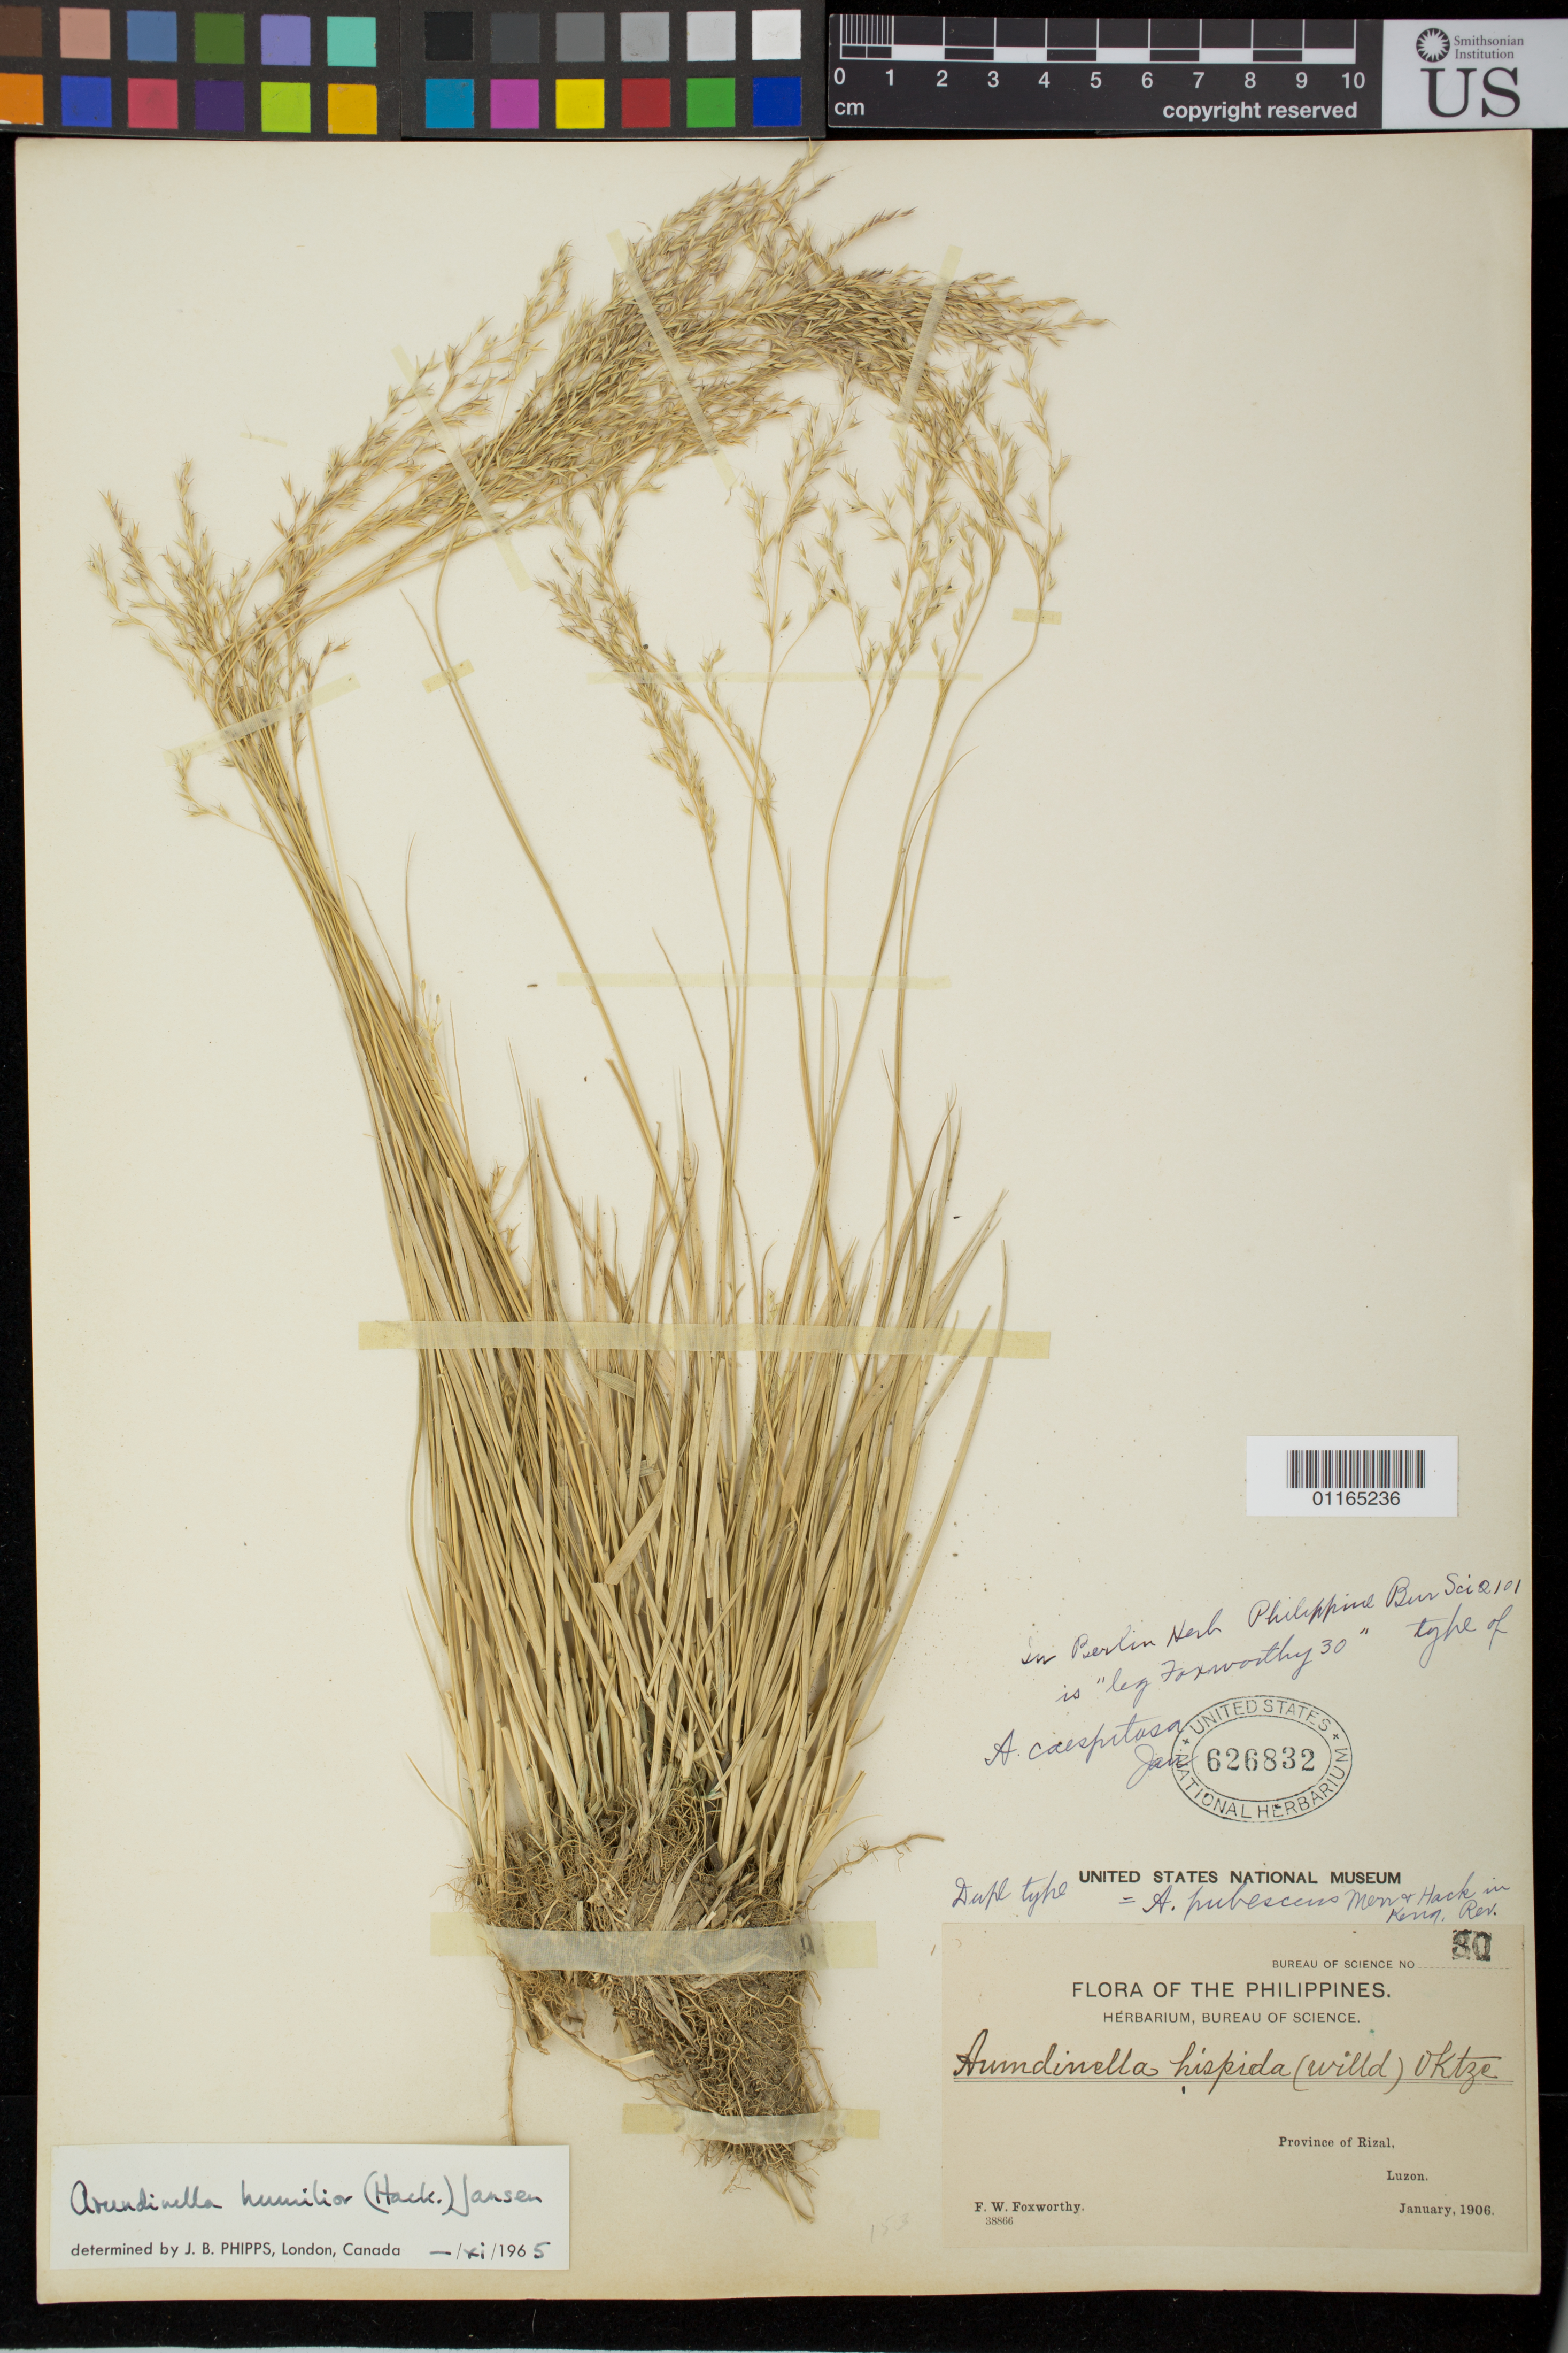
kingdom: Plantae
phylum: Tracheophyta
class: Liliopsida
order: Poales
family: Poaceae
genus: Arundinella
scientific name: Arundinella caespitosa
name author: Janowski in Mez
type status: Possible Syntype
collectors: F. W. Foxworthy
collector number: Bur. Sci. 30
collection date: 1906-01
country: Philippines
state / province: Calabarzon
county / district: Rizal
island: Luzon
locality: Province of Rizal, Luzon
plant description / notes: Possible syntype but collection not explicitly cited in protologue, "Philippinen, Formosa (Faurie)"; specimen annotated 'In Berlin Herb. Philippine Bur. Sci. 2101 is "leg Foxworthy 30" type of A. caespitosa'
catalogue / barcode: US 626832